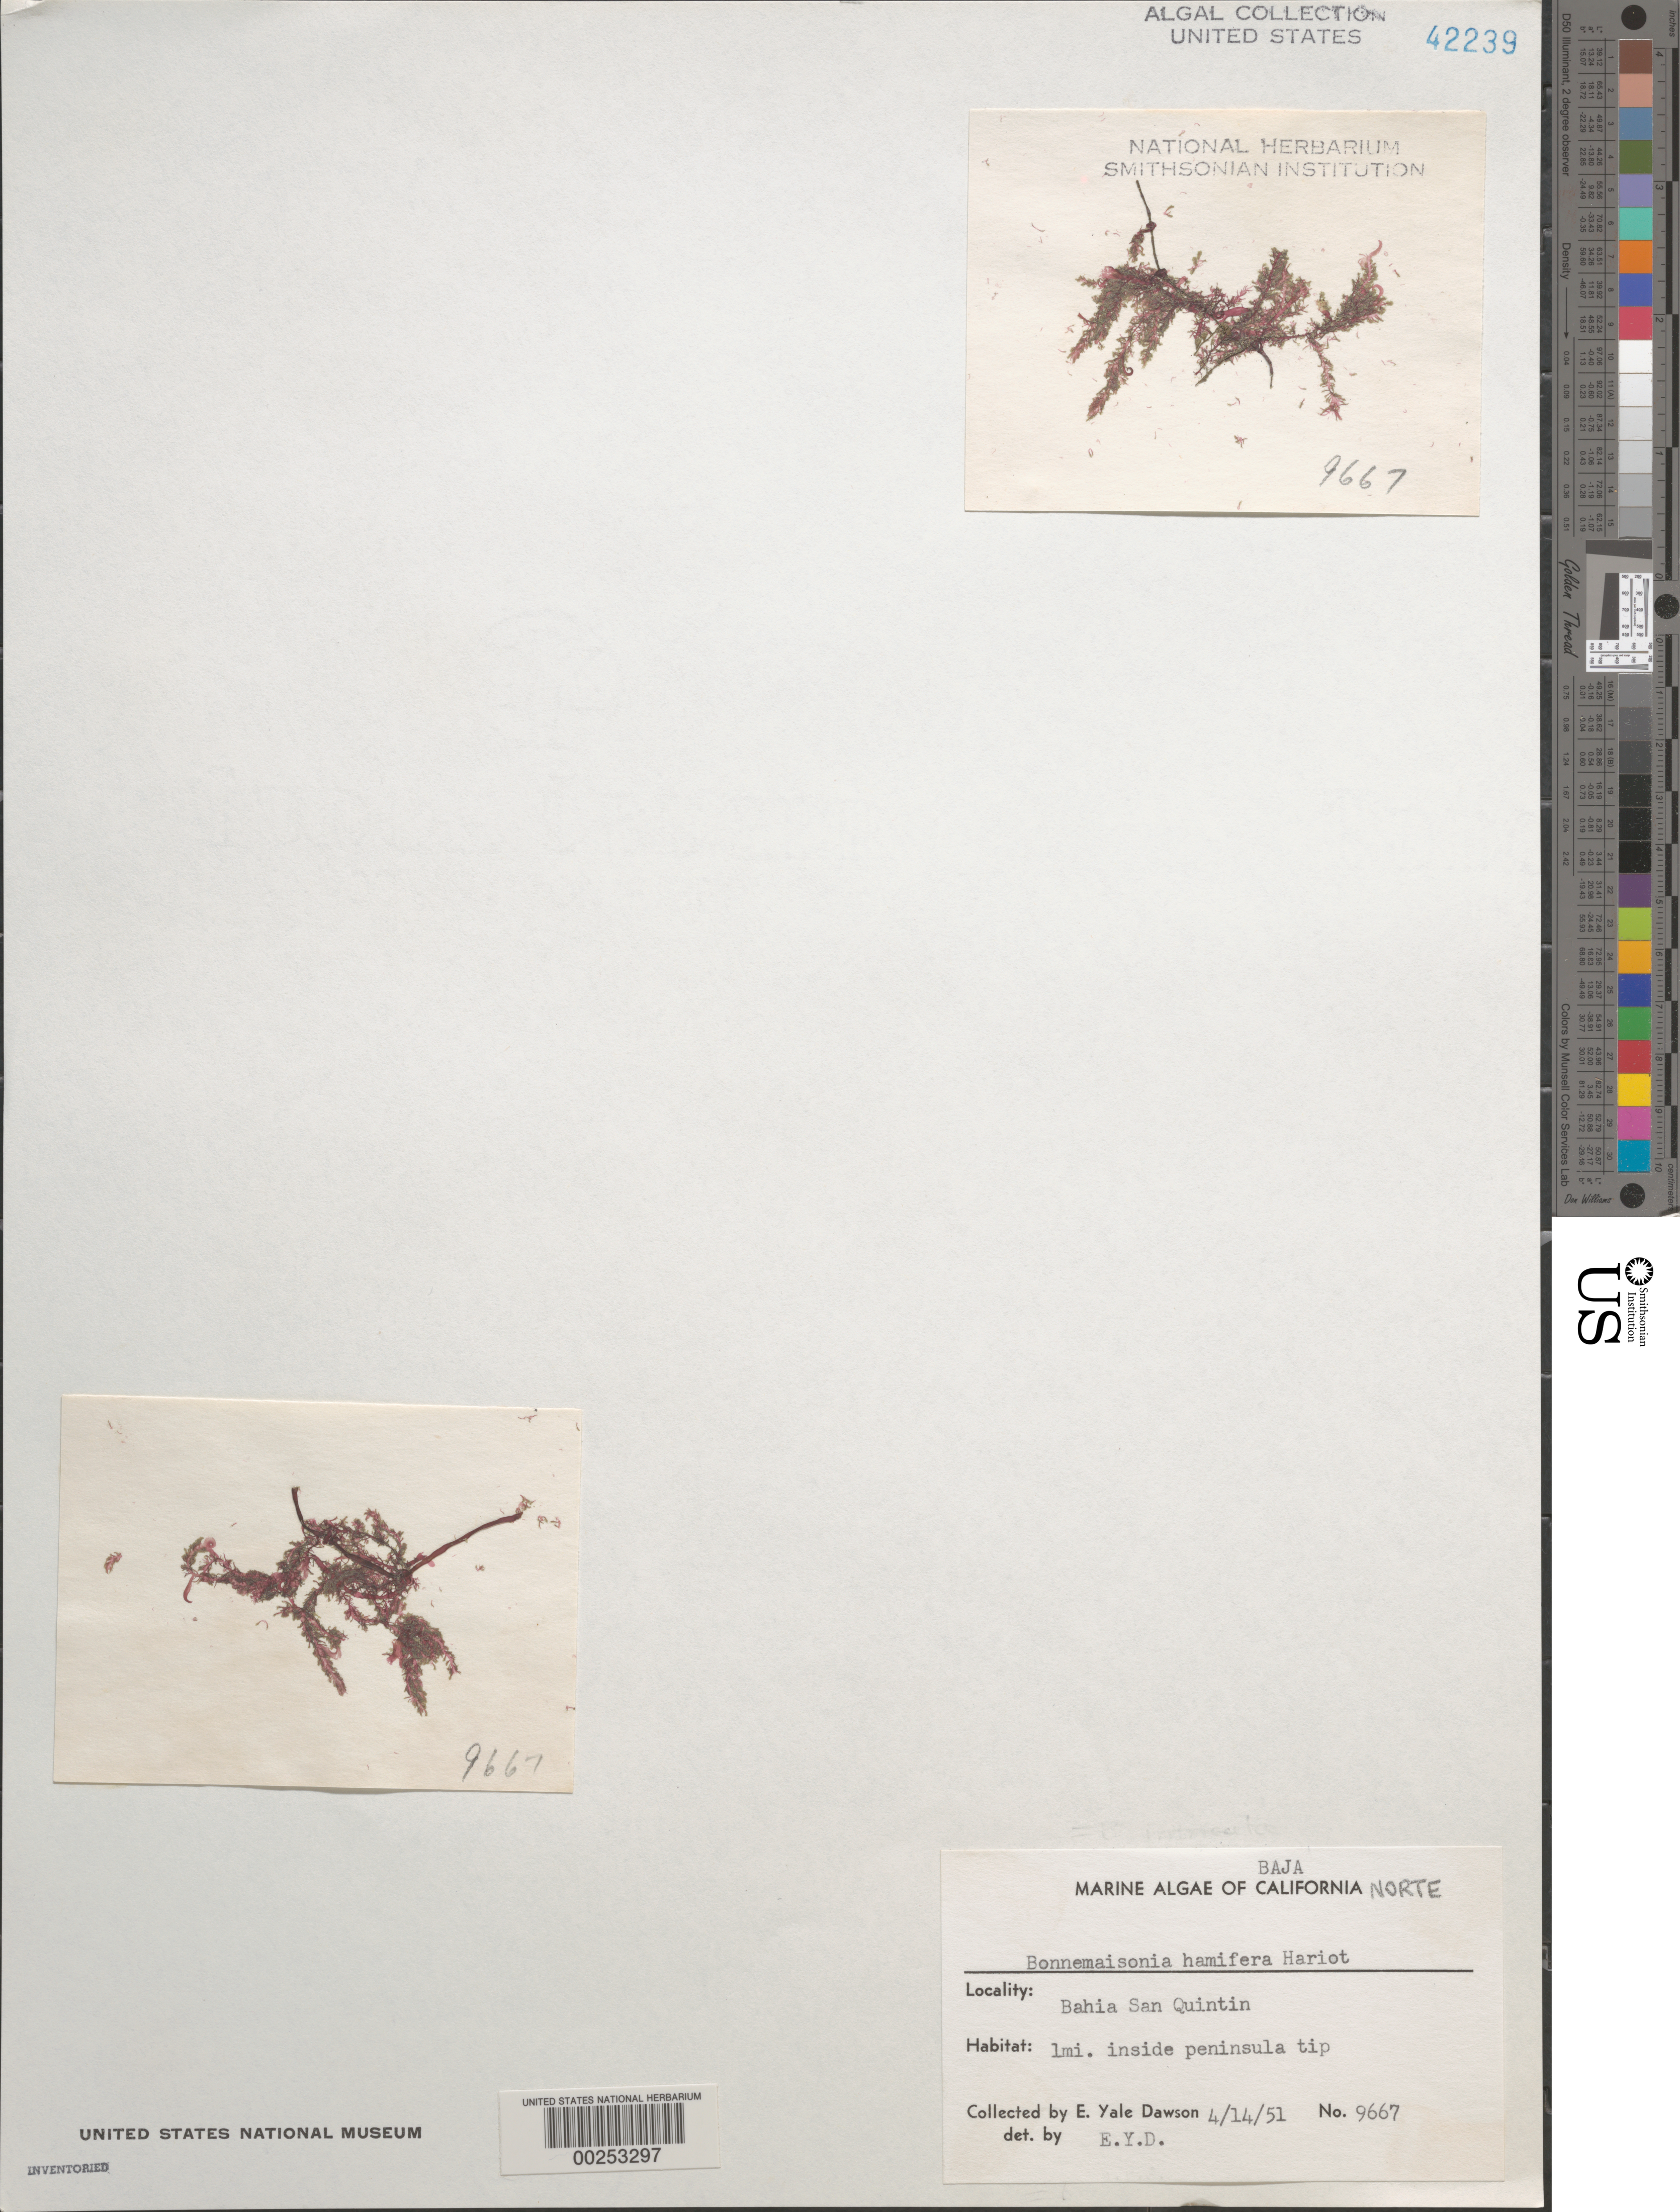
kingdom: Plantae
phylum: Rhodophyta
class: Florideophyceae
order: Bonnemaisoniales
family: Bonnemaisoniaceae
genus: Bonnemaisonia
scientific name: Bonnemaisonia hamifera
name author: P. Hariot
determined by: Dawson, E. Y.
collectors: E. Y. Dawson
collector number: EYD 9667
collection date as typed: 14 Apr 1951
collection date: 1951-04-14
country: Mexico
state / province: Baja California Norte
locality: Bahia San Quintin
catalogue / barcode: US 42239